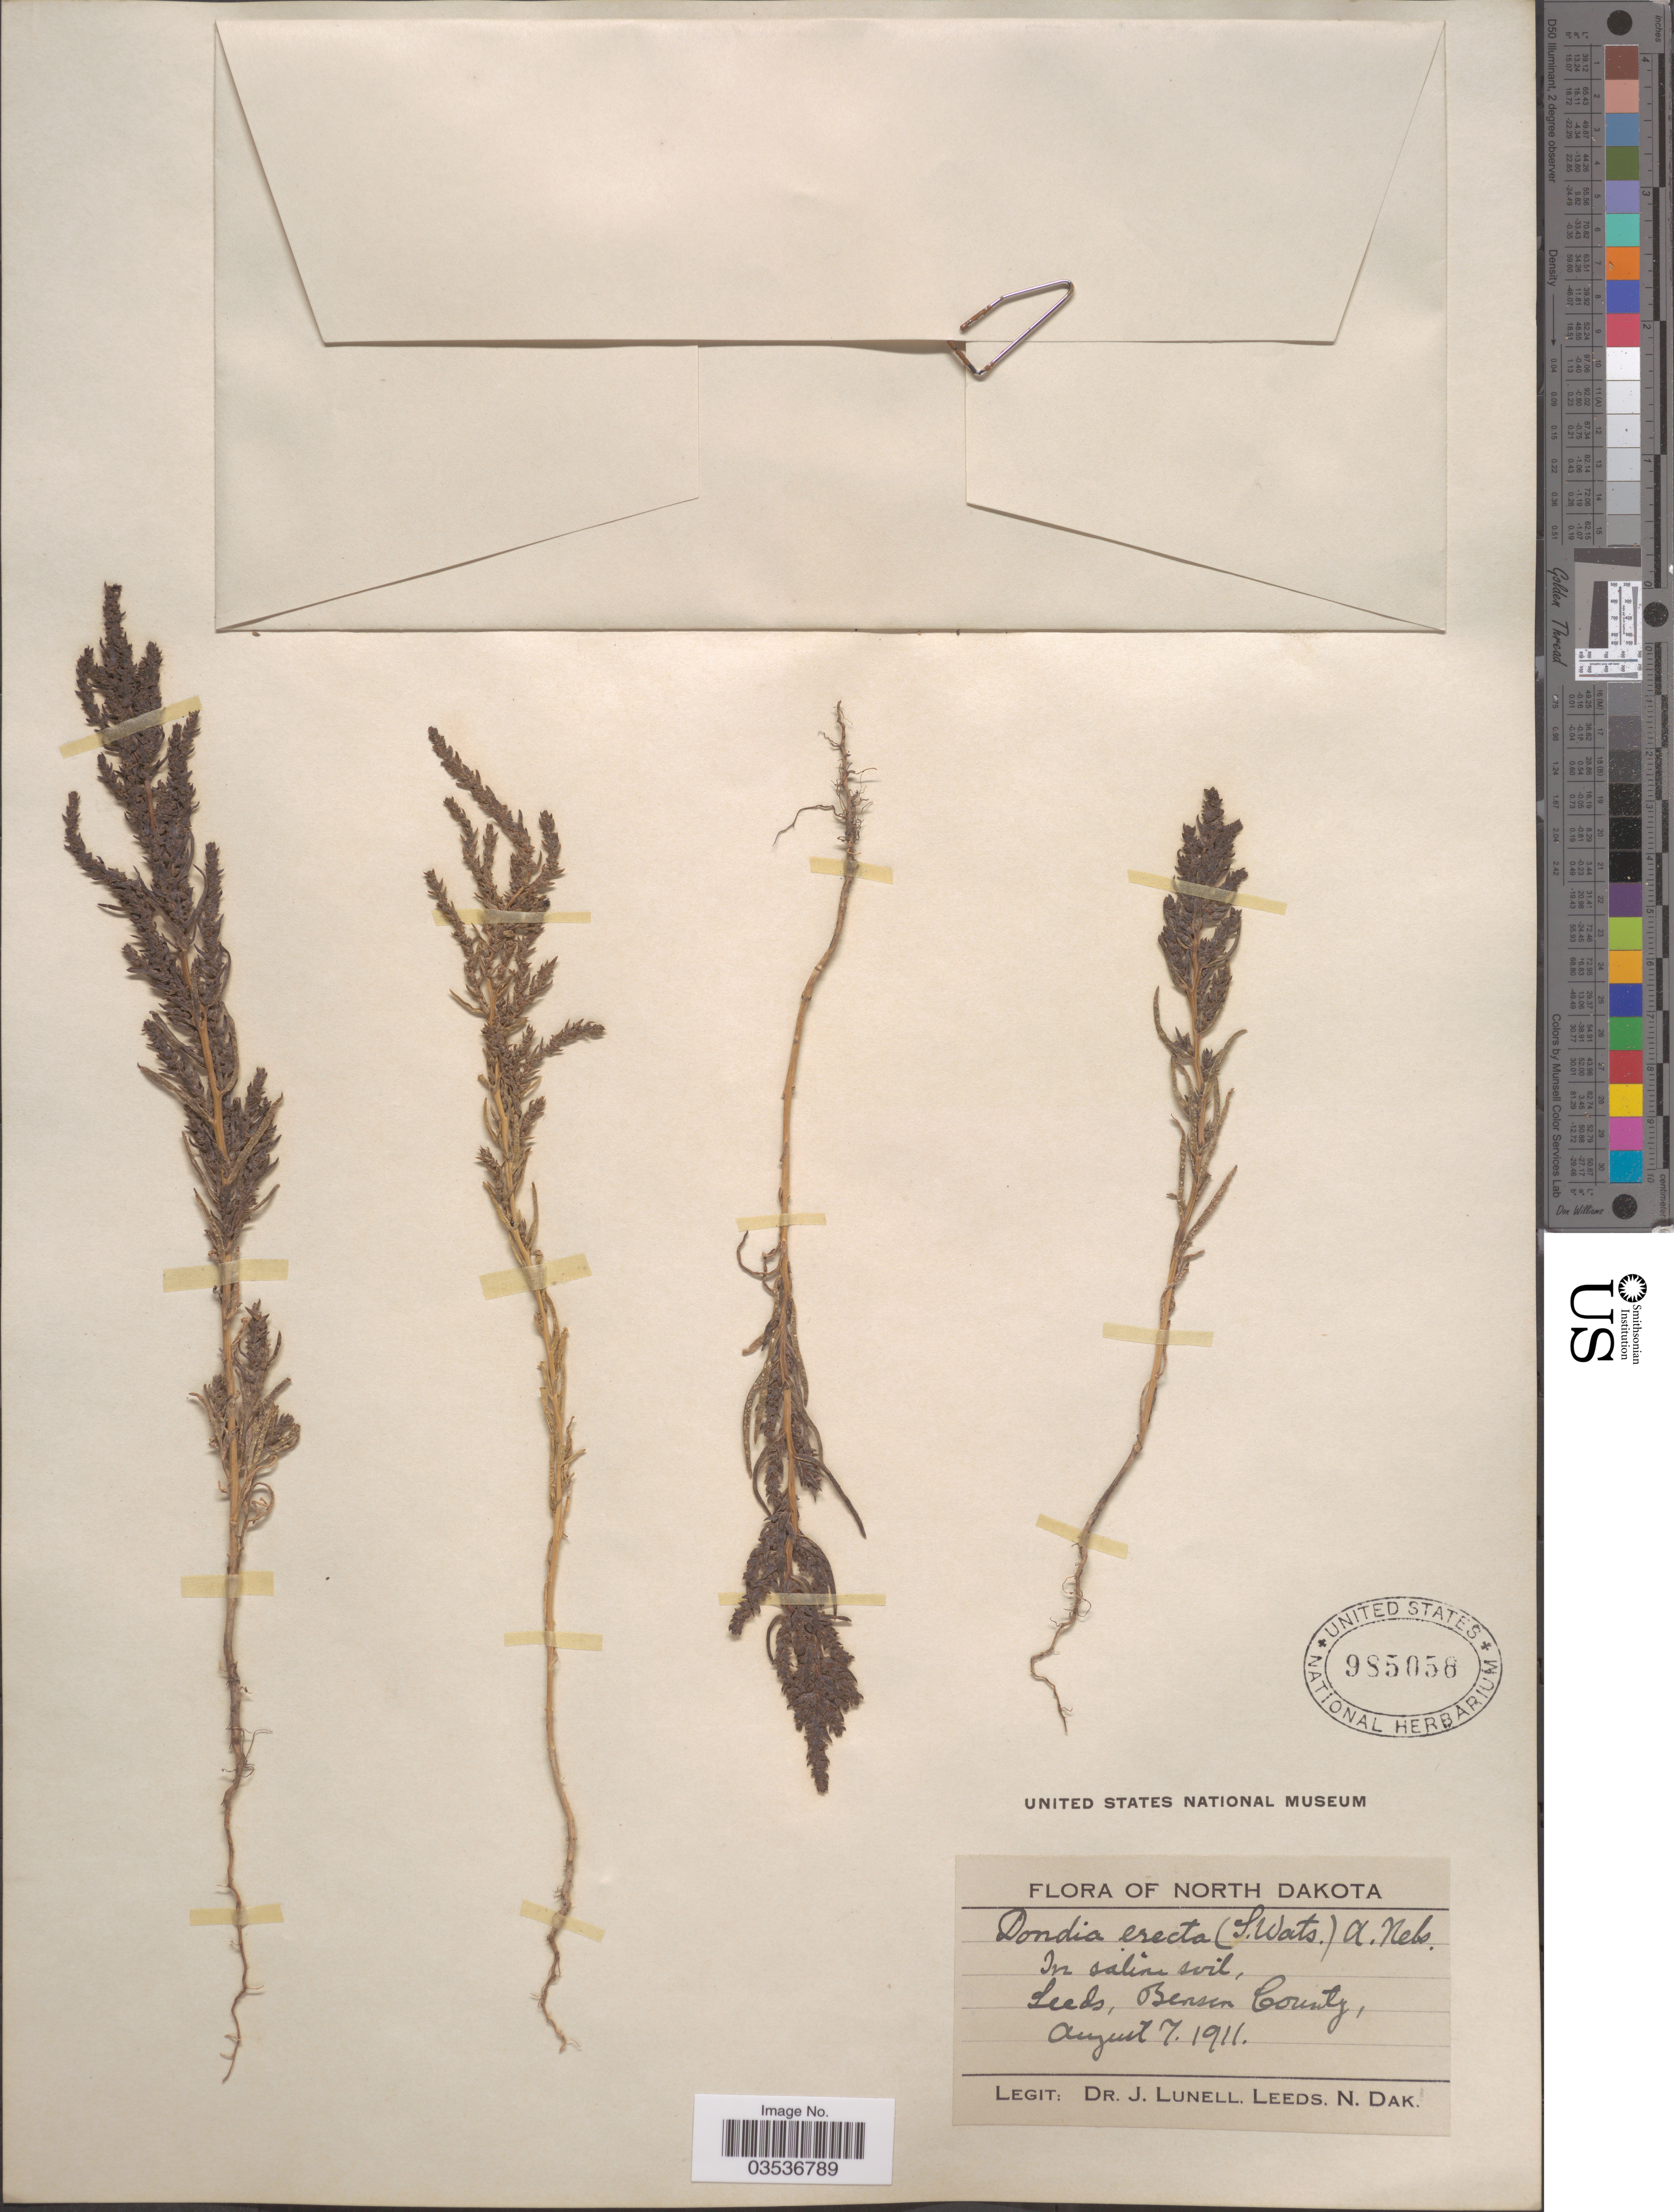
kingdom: Plantae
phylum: Tracheophyta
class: Magnoliopsida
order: Caryophyllales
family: Amaranthaceae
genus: Suaeda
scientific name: Suaeda depressa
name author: (Pursh) S. Watson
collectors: J. Lunell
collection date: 1911-08-07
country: United States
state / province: North Dakota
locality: In saline soil, Seeds, Benson County.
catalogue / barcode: US 985058